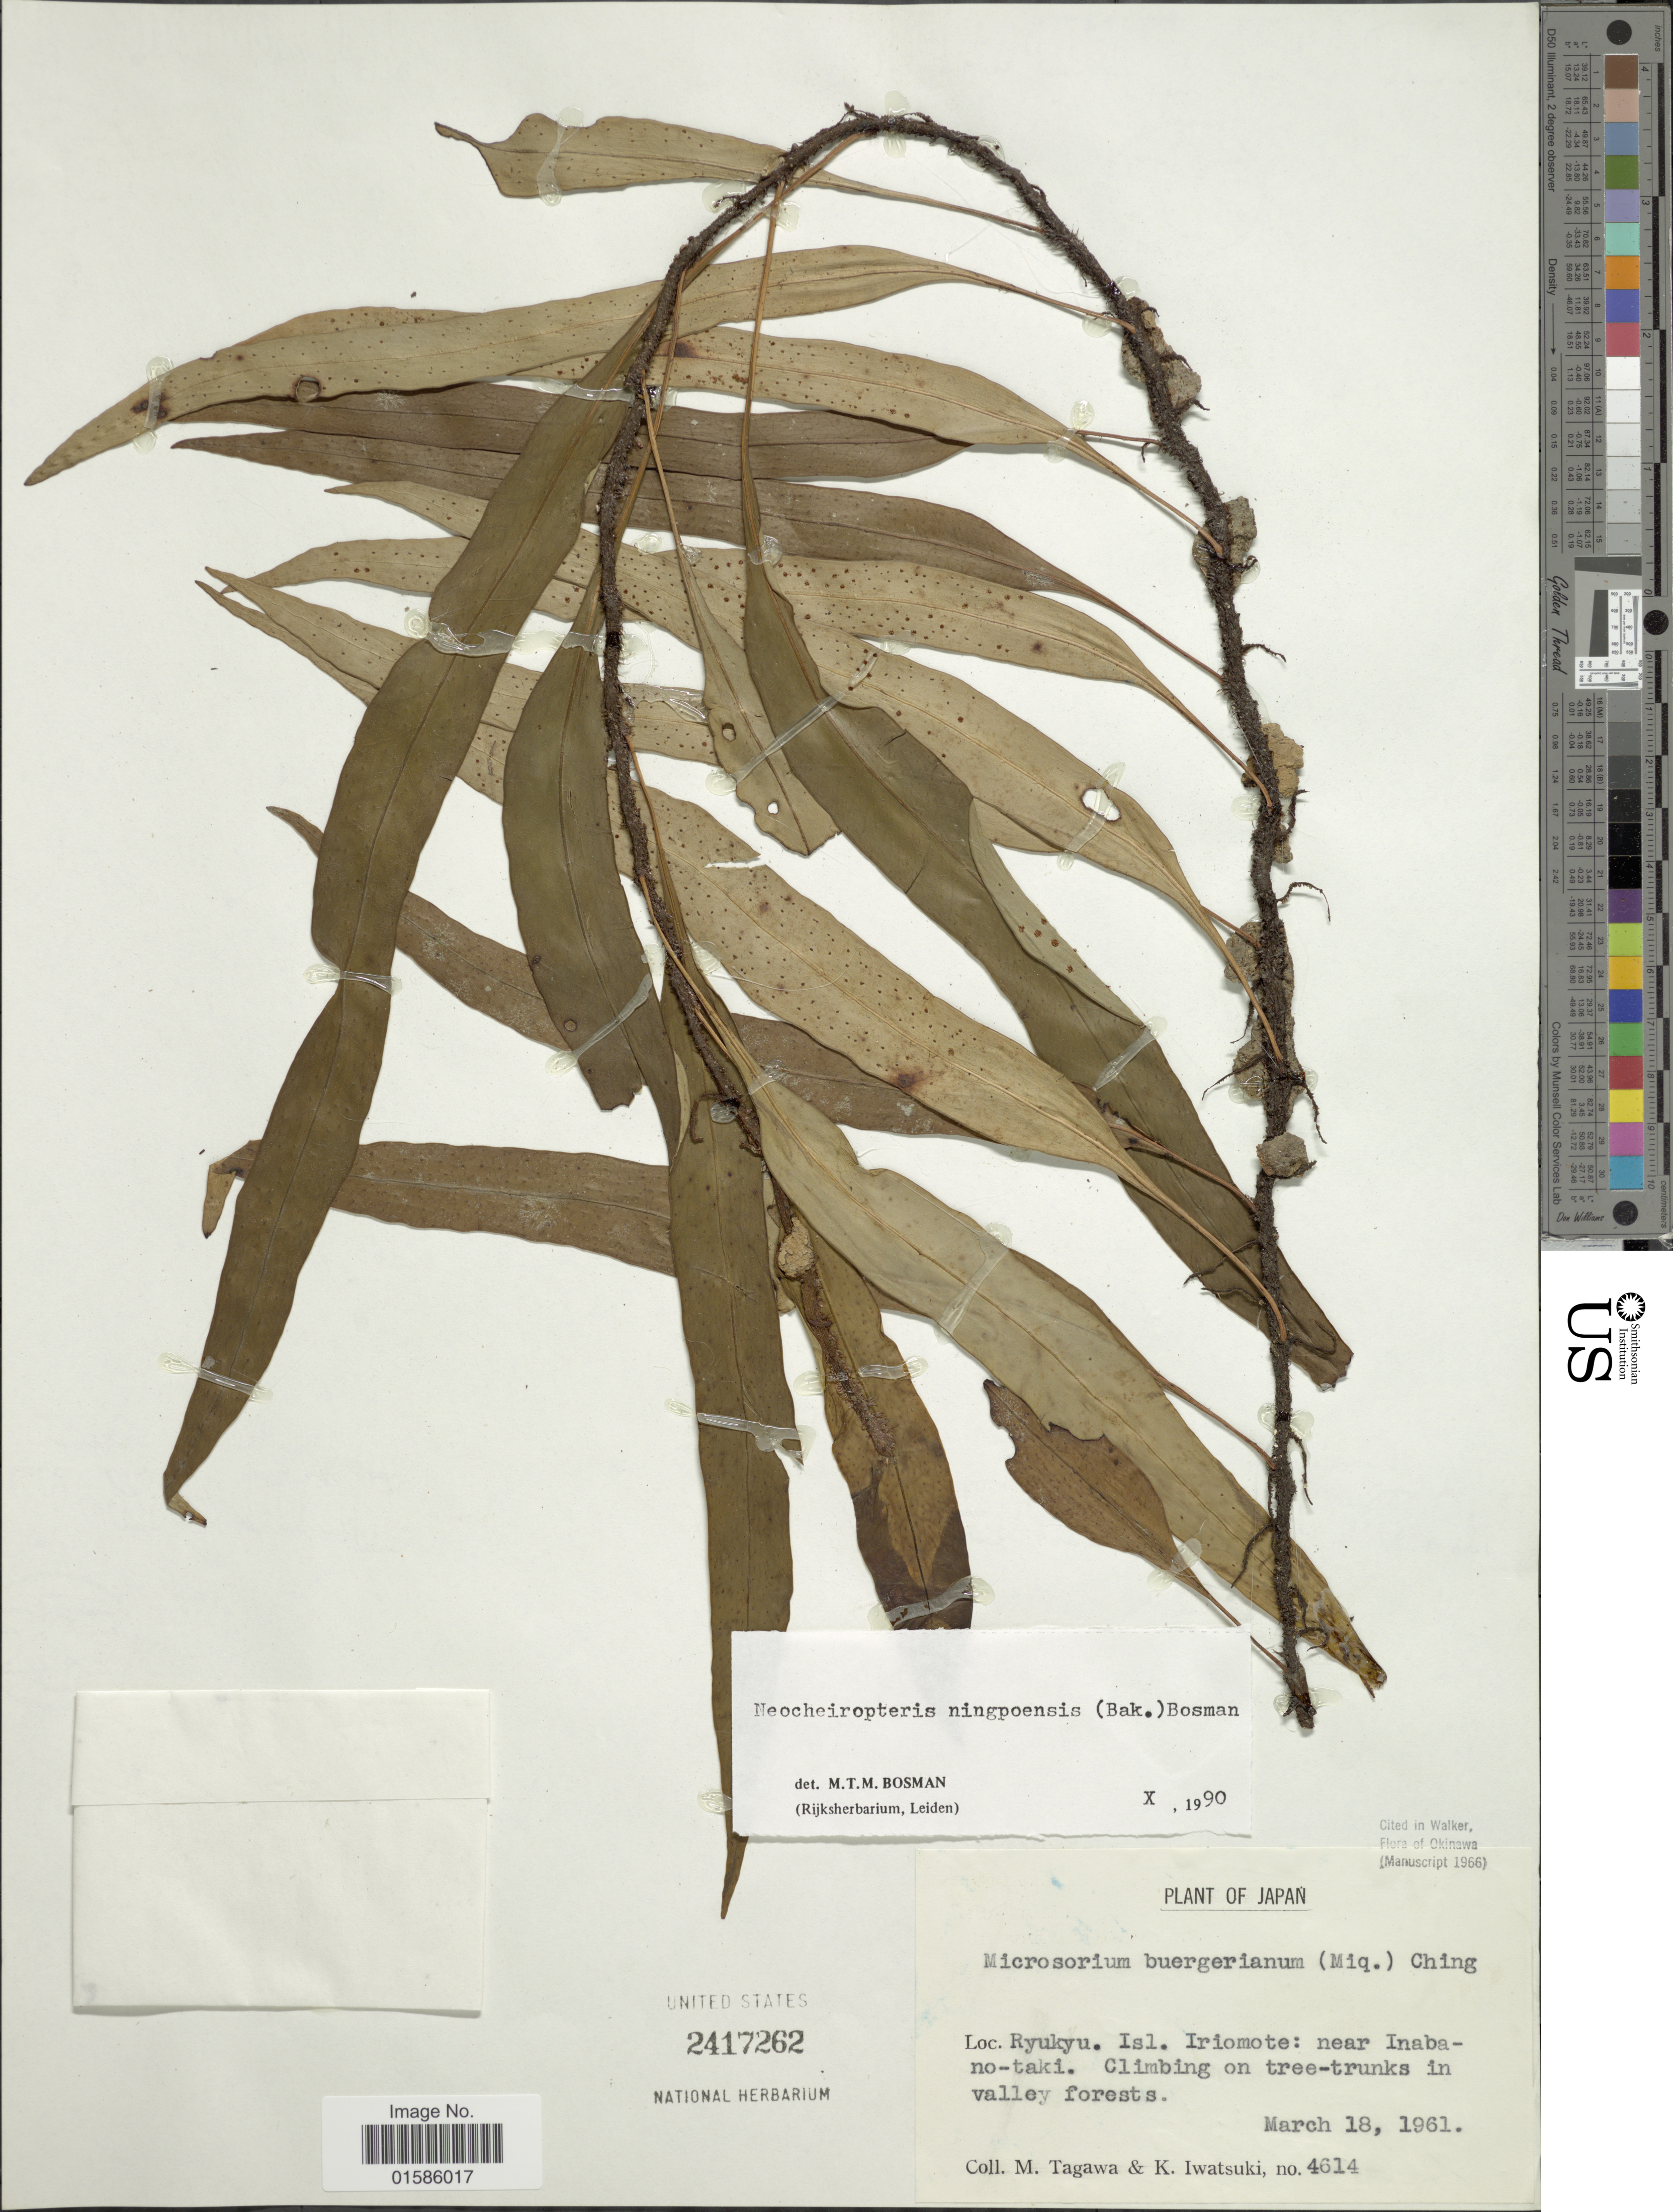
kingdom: Plantae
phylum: Tracheophyta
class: Polypodiopsida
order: Polypodiales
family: Polypodiaceae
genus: Microsorum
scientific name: Microsorum ningpoensis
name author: (Baker)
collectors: M. Tagawa & K. Iwatsuki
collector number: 4614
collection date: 1961-03-18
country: Japan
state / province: Okinawa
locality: Ryukyu Isl Iriomote: near Inabano-taki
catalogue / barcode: US 2417262